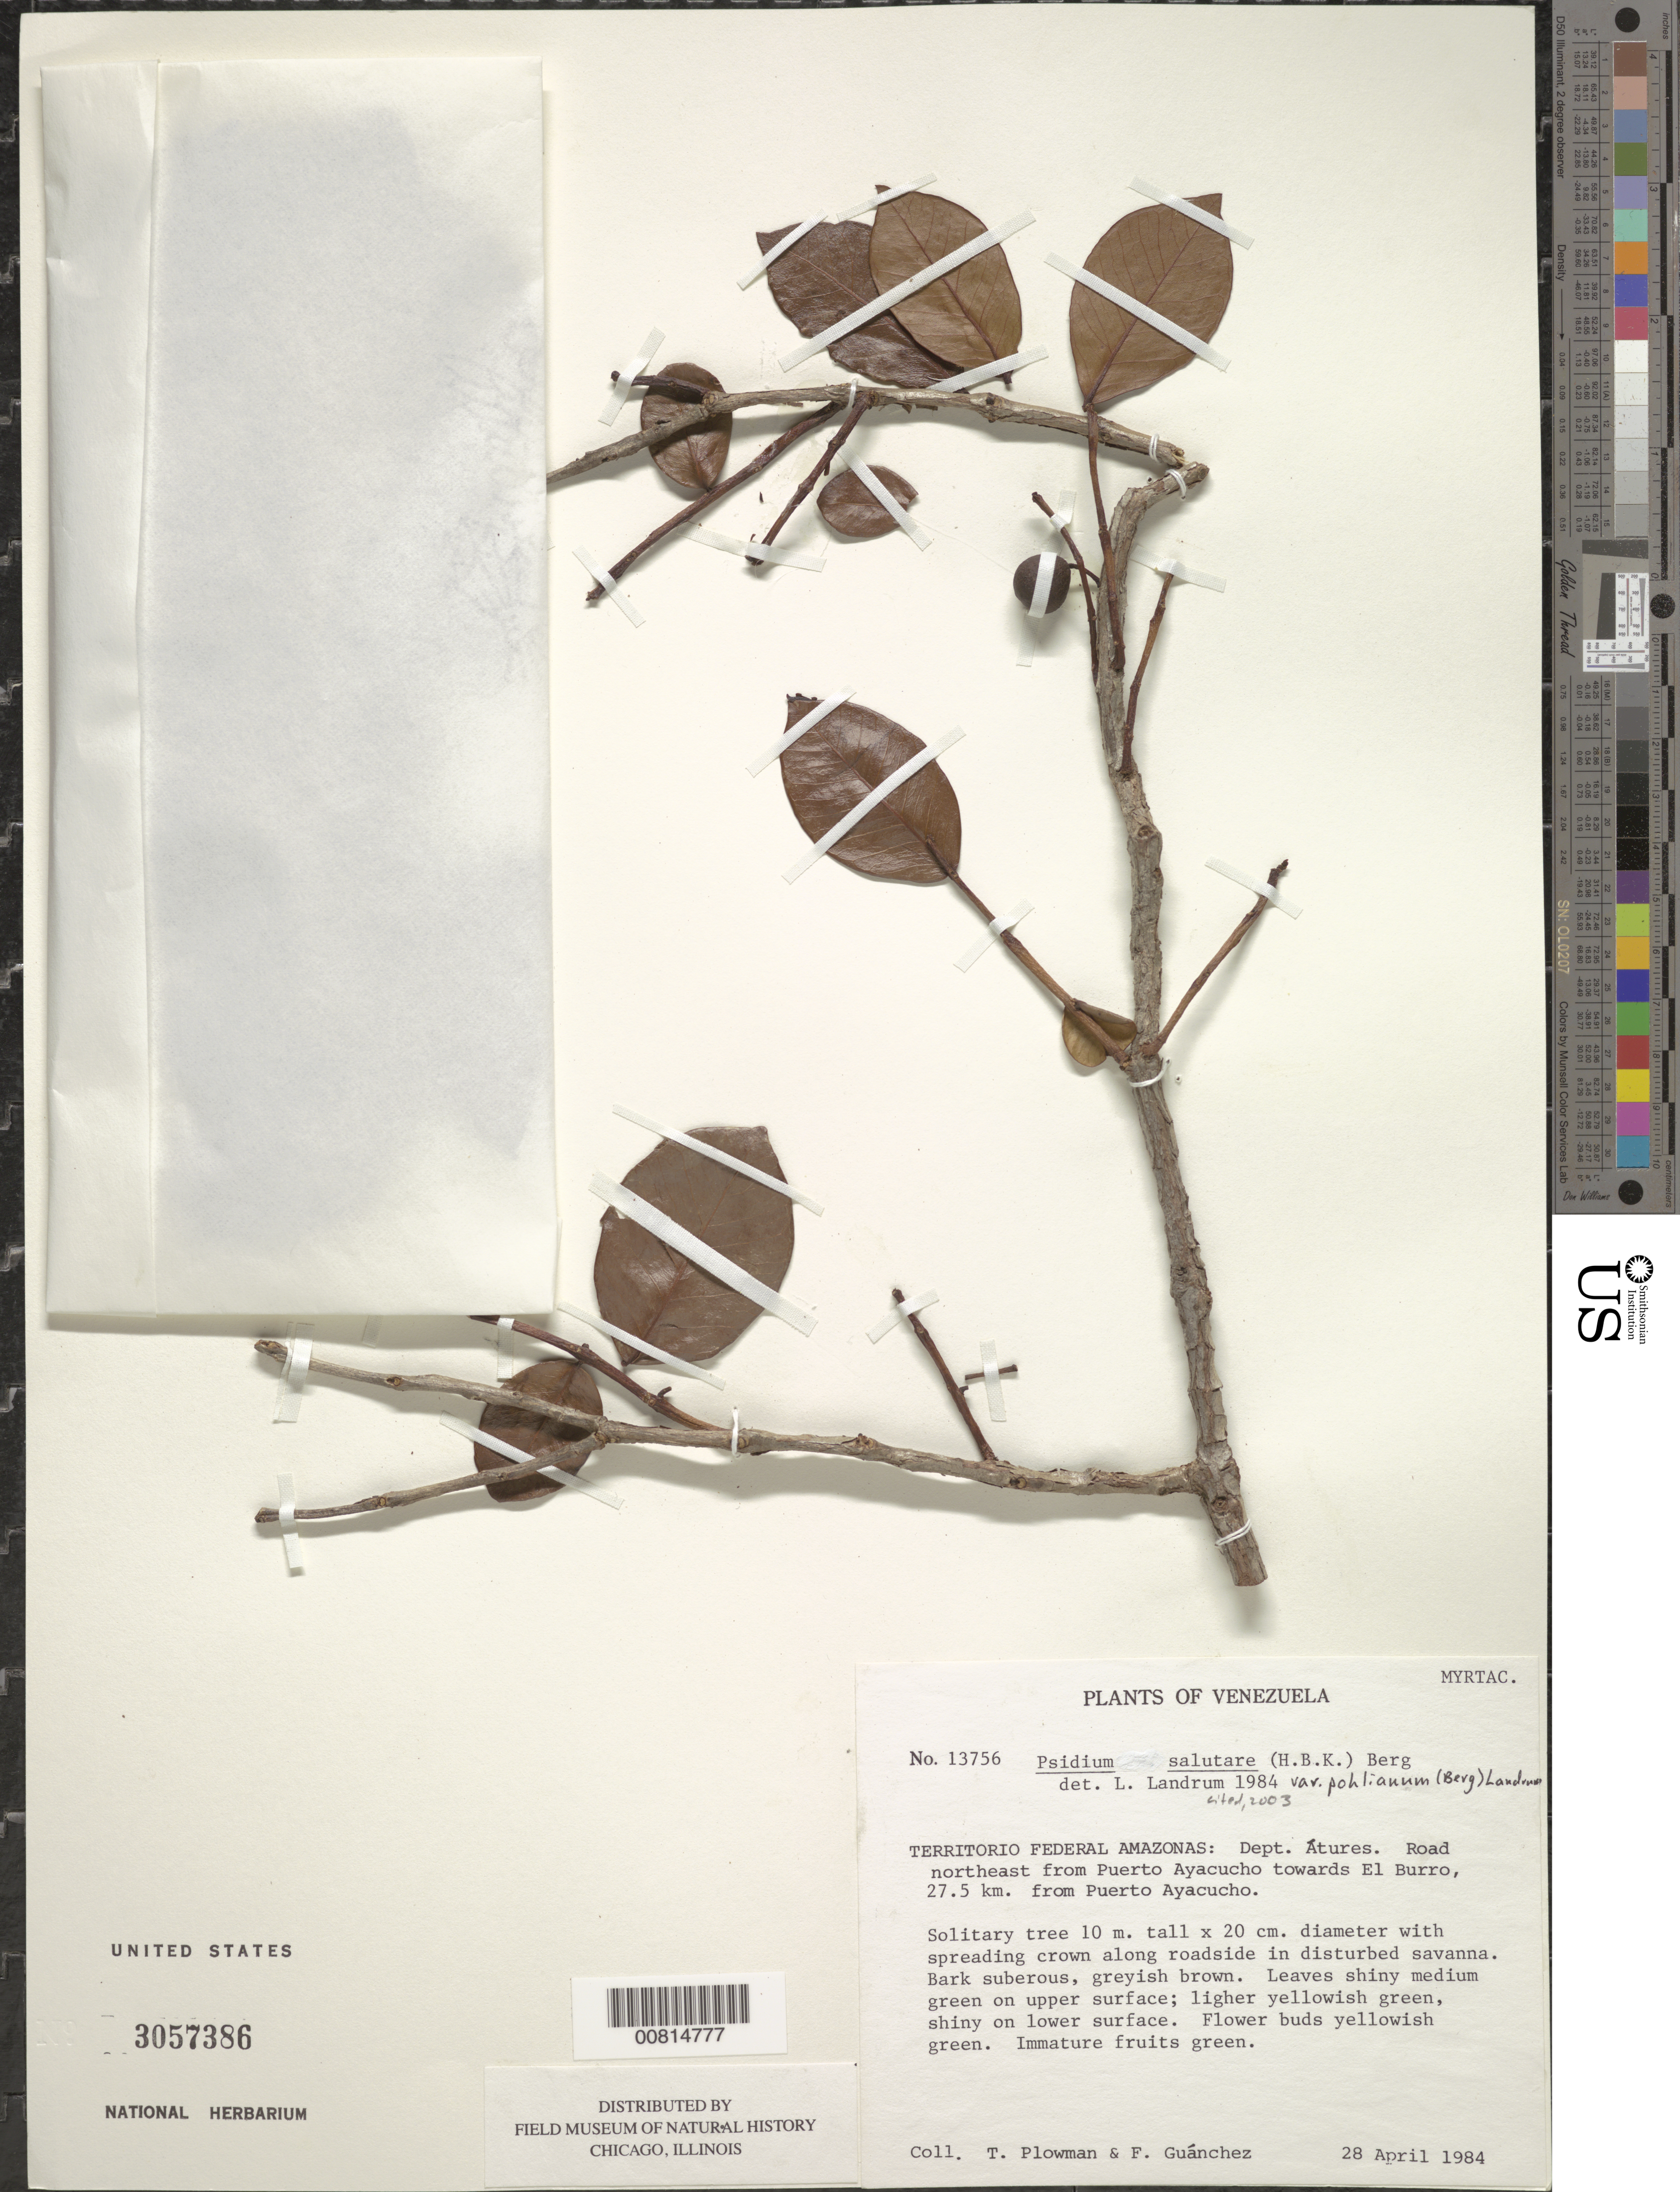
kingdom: Plantae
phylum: Tracheophyta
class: Magnoliopsida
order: Myrtales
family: Myrtaceae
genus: Psidium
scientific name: Psidium salutare var. pohlianum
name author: (O. Berg) Landrum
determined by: Landrum, L. R.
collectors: T. Plowman & F. Guánchez M.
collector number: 13756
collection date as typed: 28-Apr-84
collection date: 1984-04-28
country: Venezuela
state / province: Amazonas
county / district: Atures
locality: Puerto Ayacucho, road NE towards El Burro, 27.5 km from Puerto Ayacucho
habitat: Roadside in disturbed savanna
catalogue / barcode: US 3057386